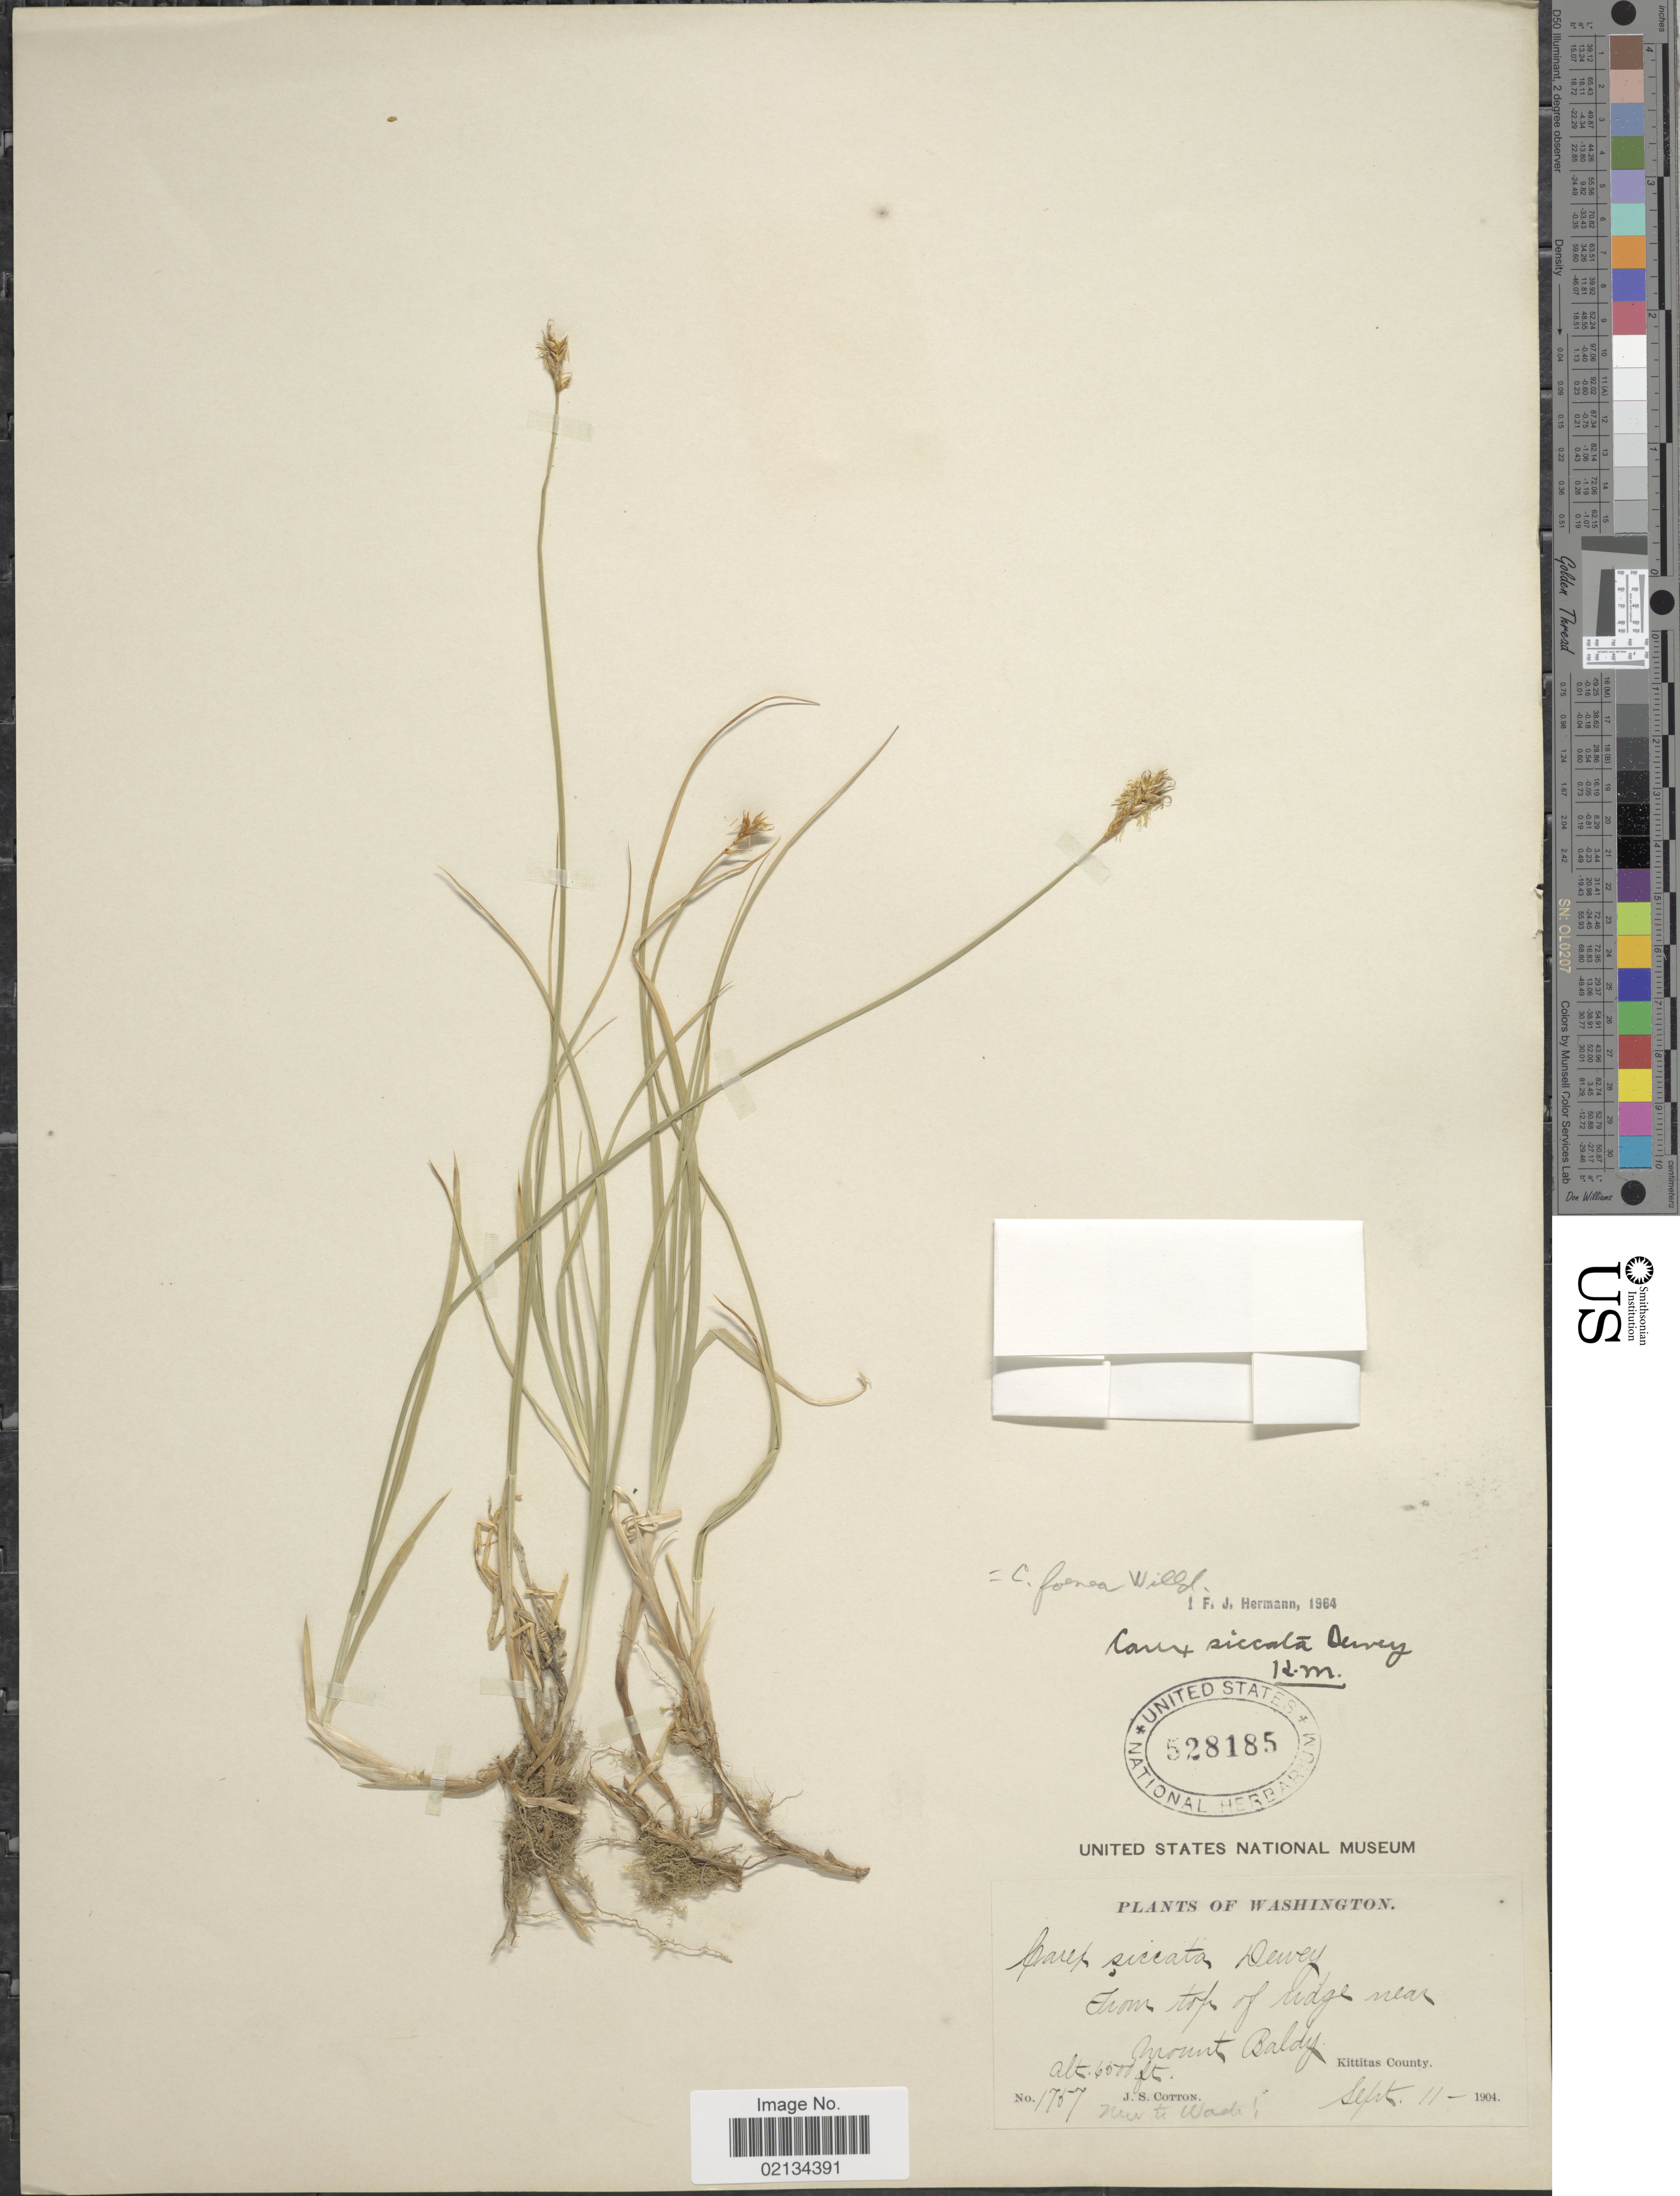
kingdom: Plantae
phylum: Tracheophyta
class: Liliopsida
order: Poales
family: Cyperaceae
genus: Carex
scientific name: Carex siccata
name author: Dewey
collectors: J. S. Cotton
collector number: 1757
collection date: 1904-09-11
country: United States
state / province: Washington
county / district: Kittitas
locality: From top of ridge near Mount Baldy, Kittitas County.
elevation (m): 1981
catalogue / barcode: US 528185